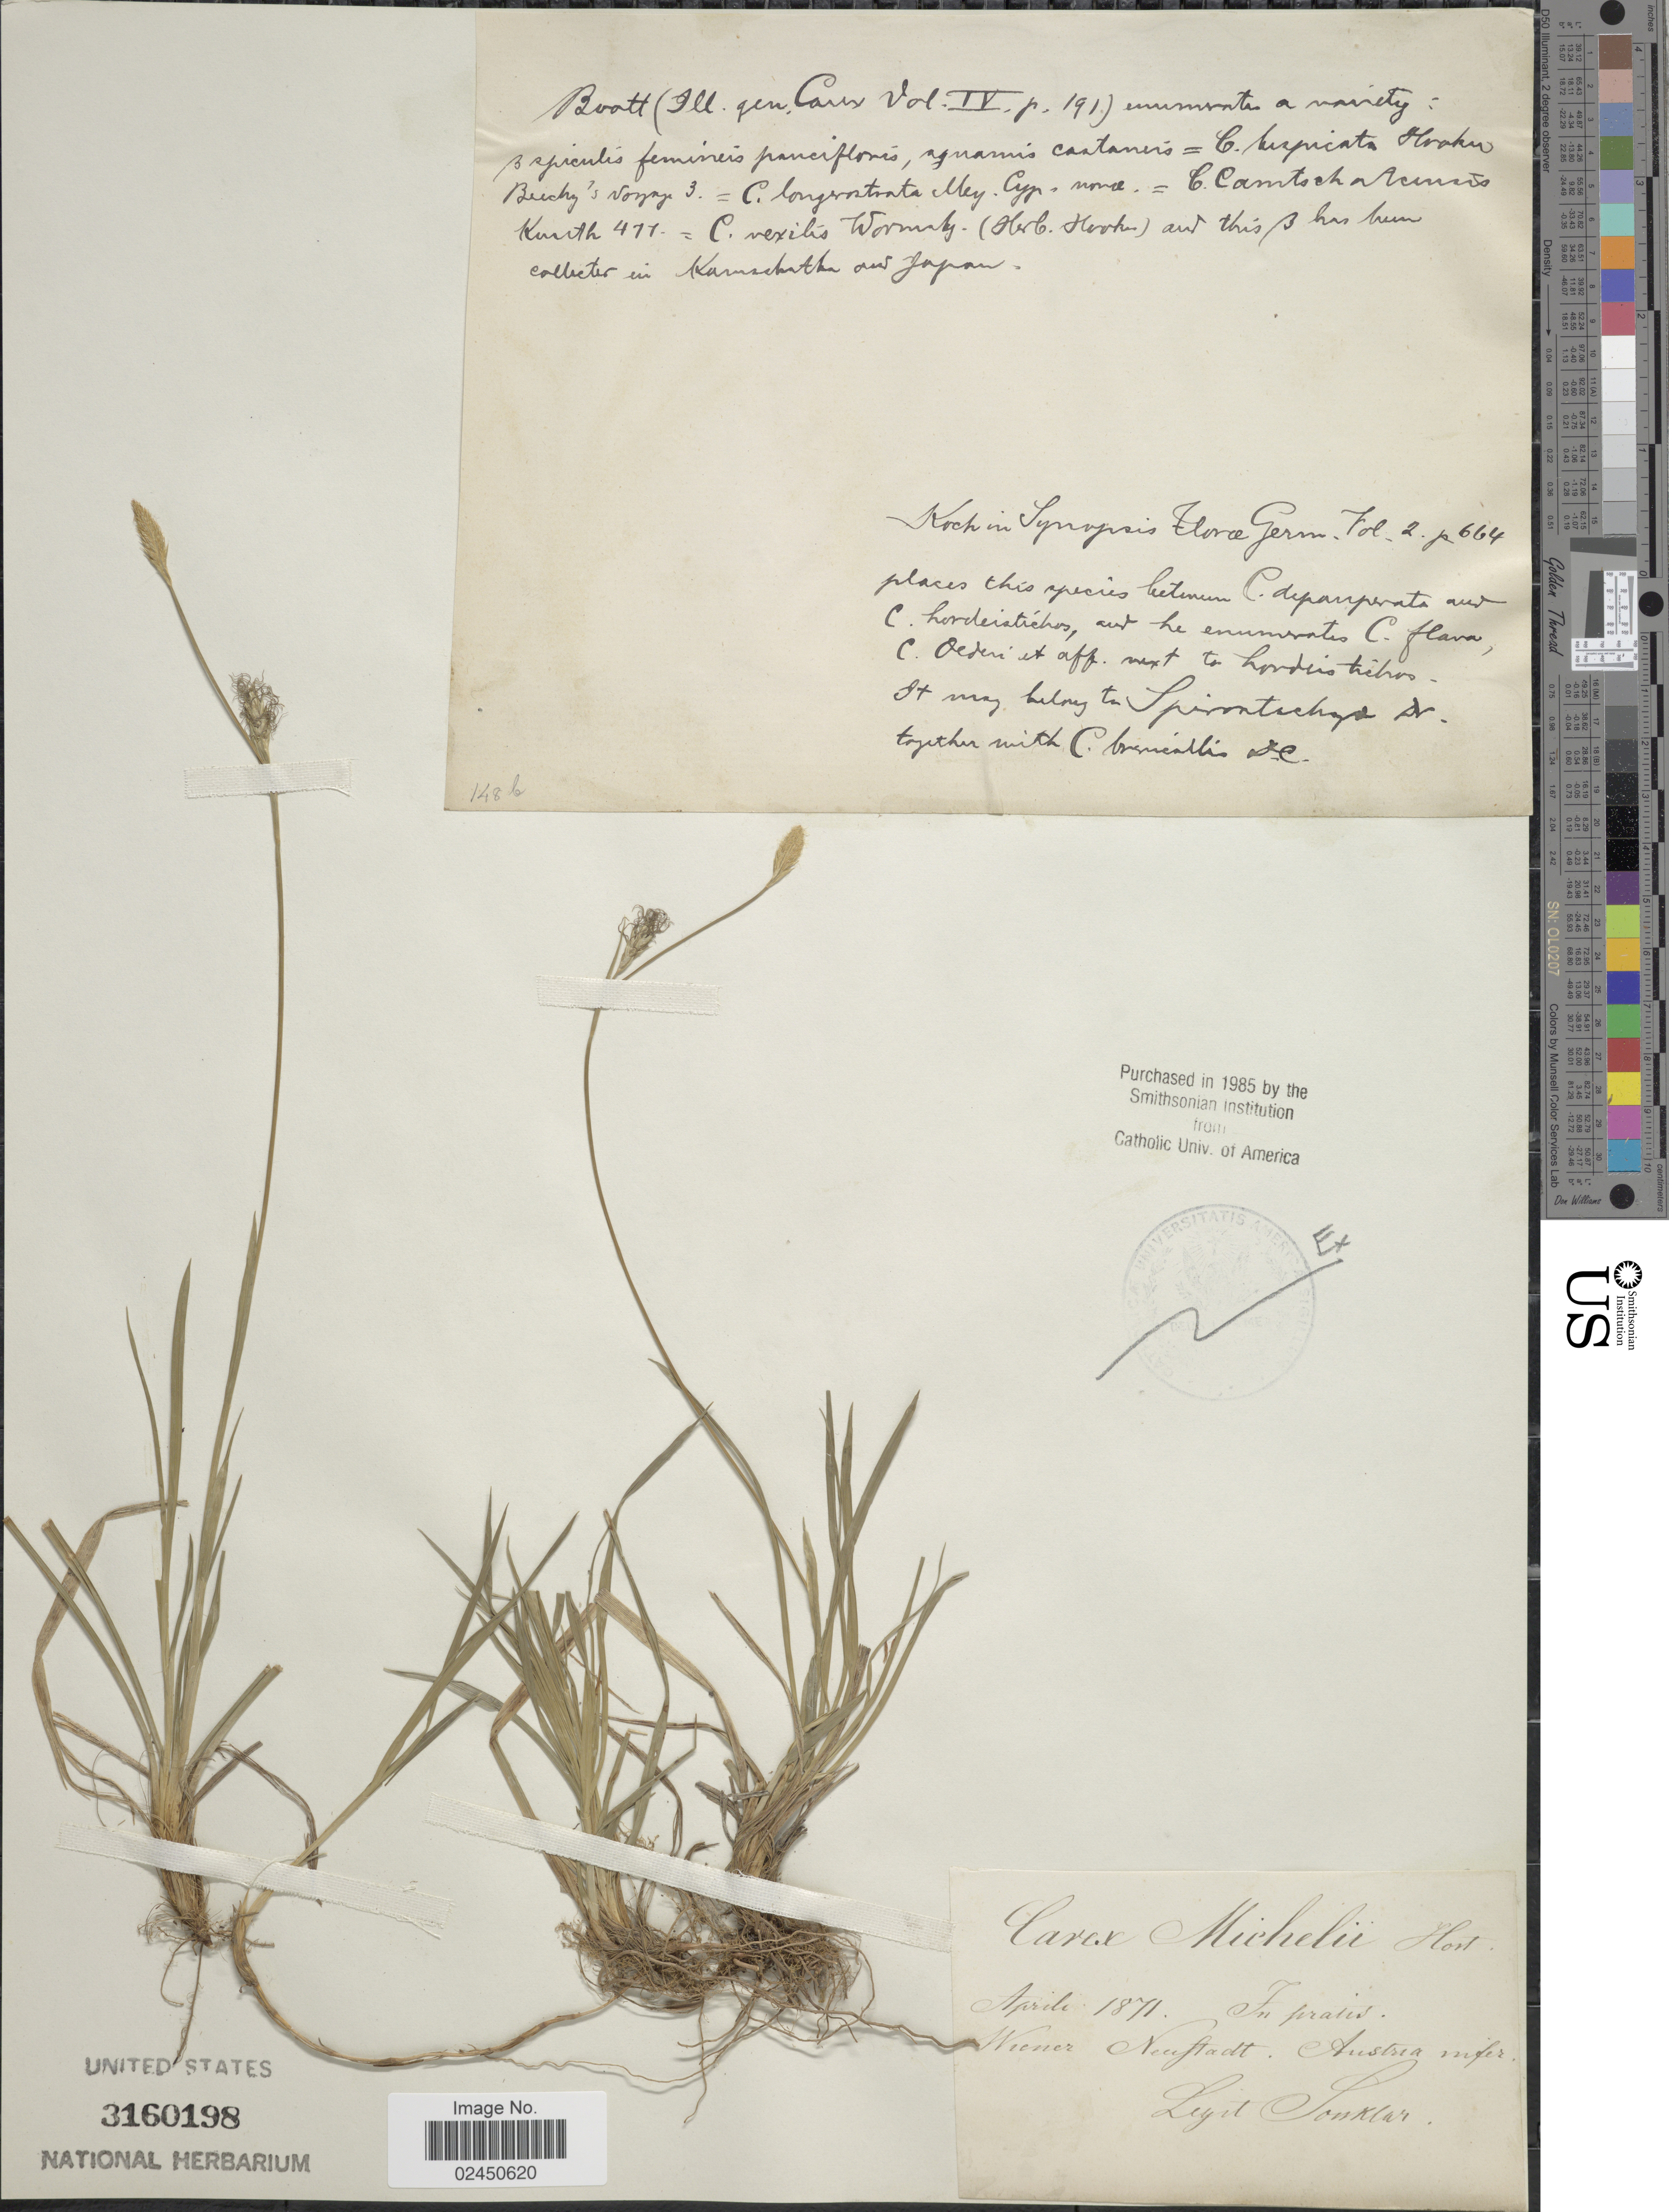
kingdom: Plantae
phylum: Tracheophyta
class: Liliopsida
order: Poales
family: Cyperaceae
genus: Carex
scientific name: Carex michelii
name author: Host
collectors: Sonklar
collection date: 1871-04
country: Austria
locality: In pratis. Wiener Neuftadt [interpreted]. Austria infer.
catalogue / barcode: US 3160198